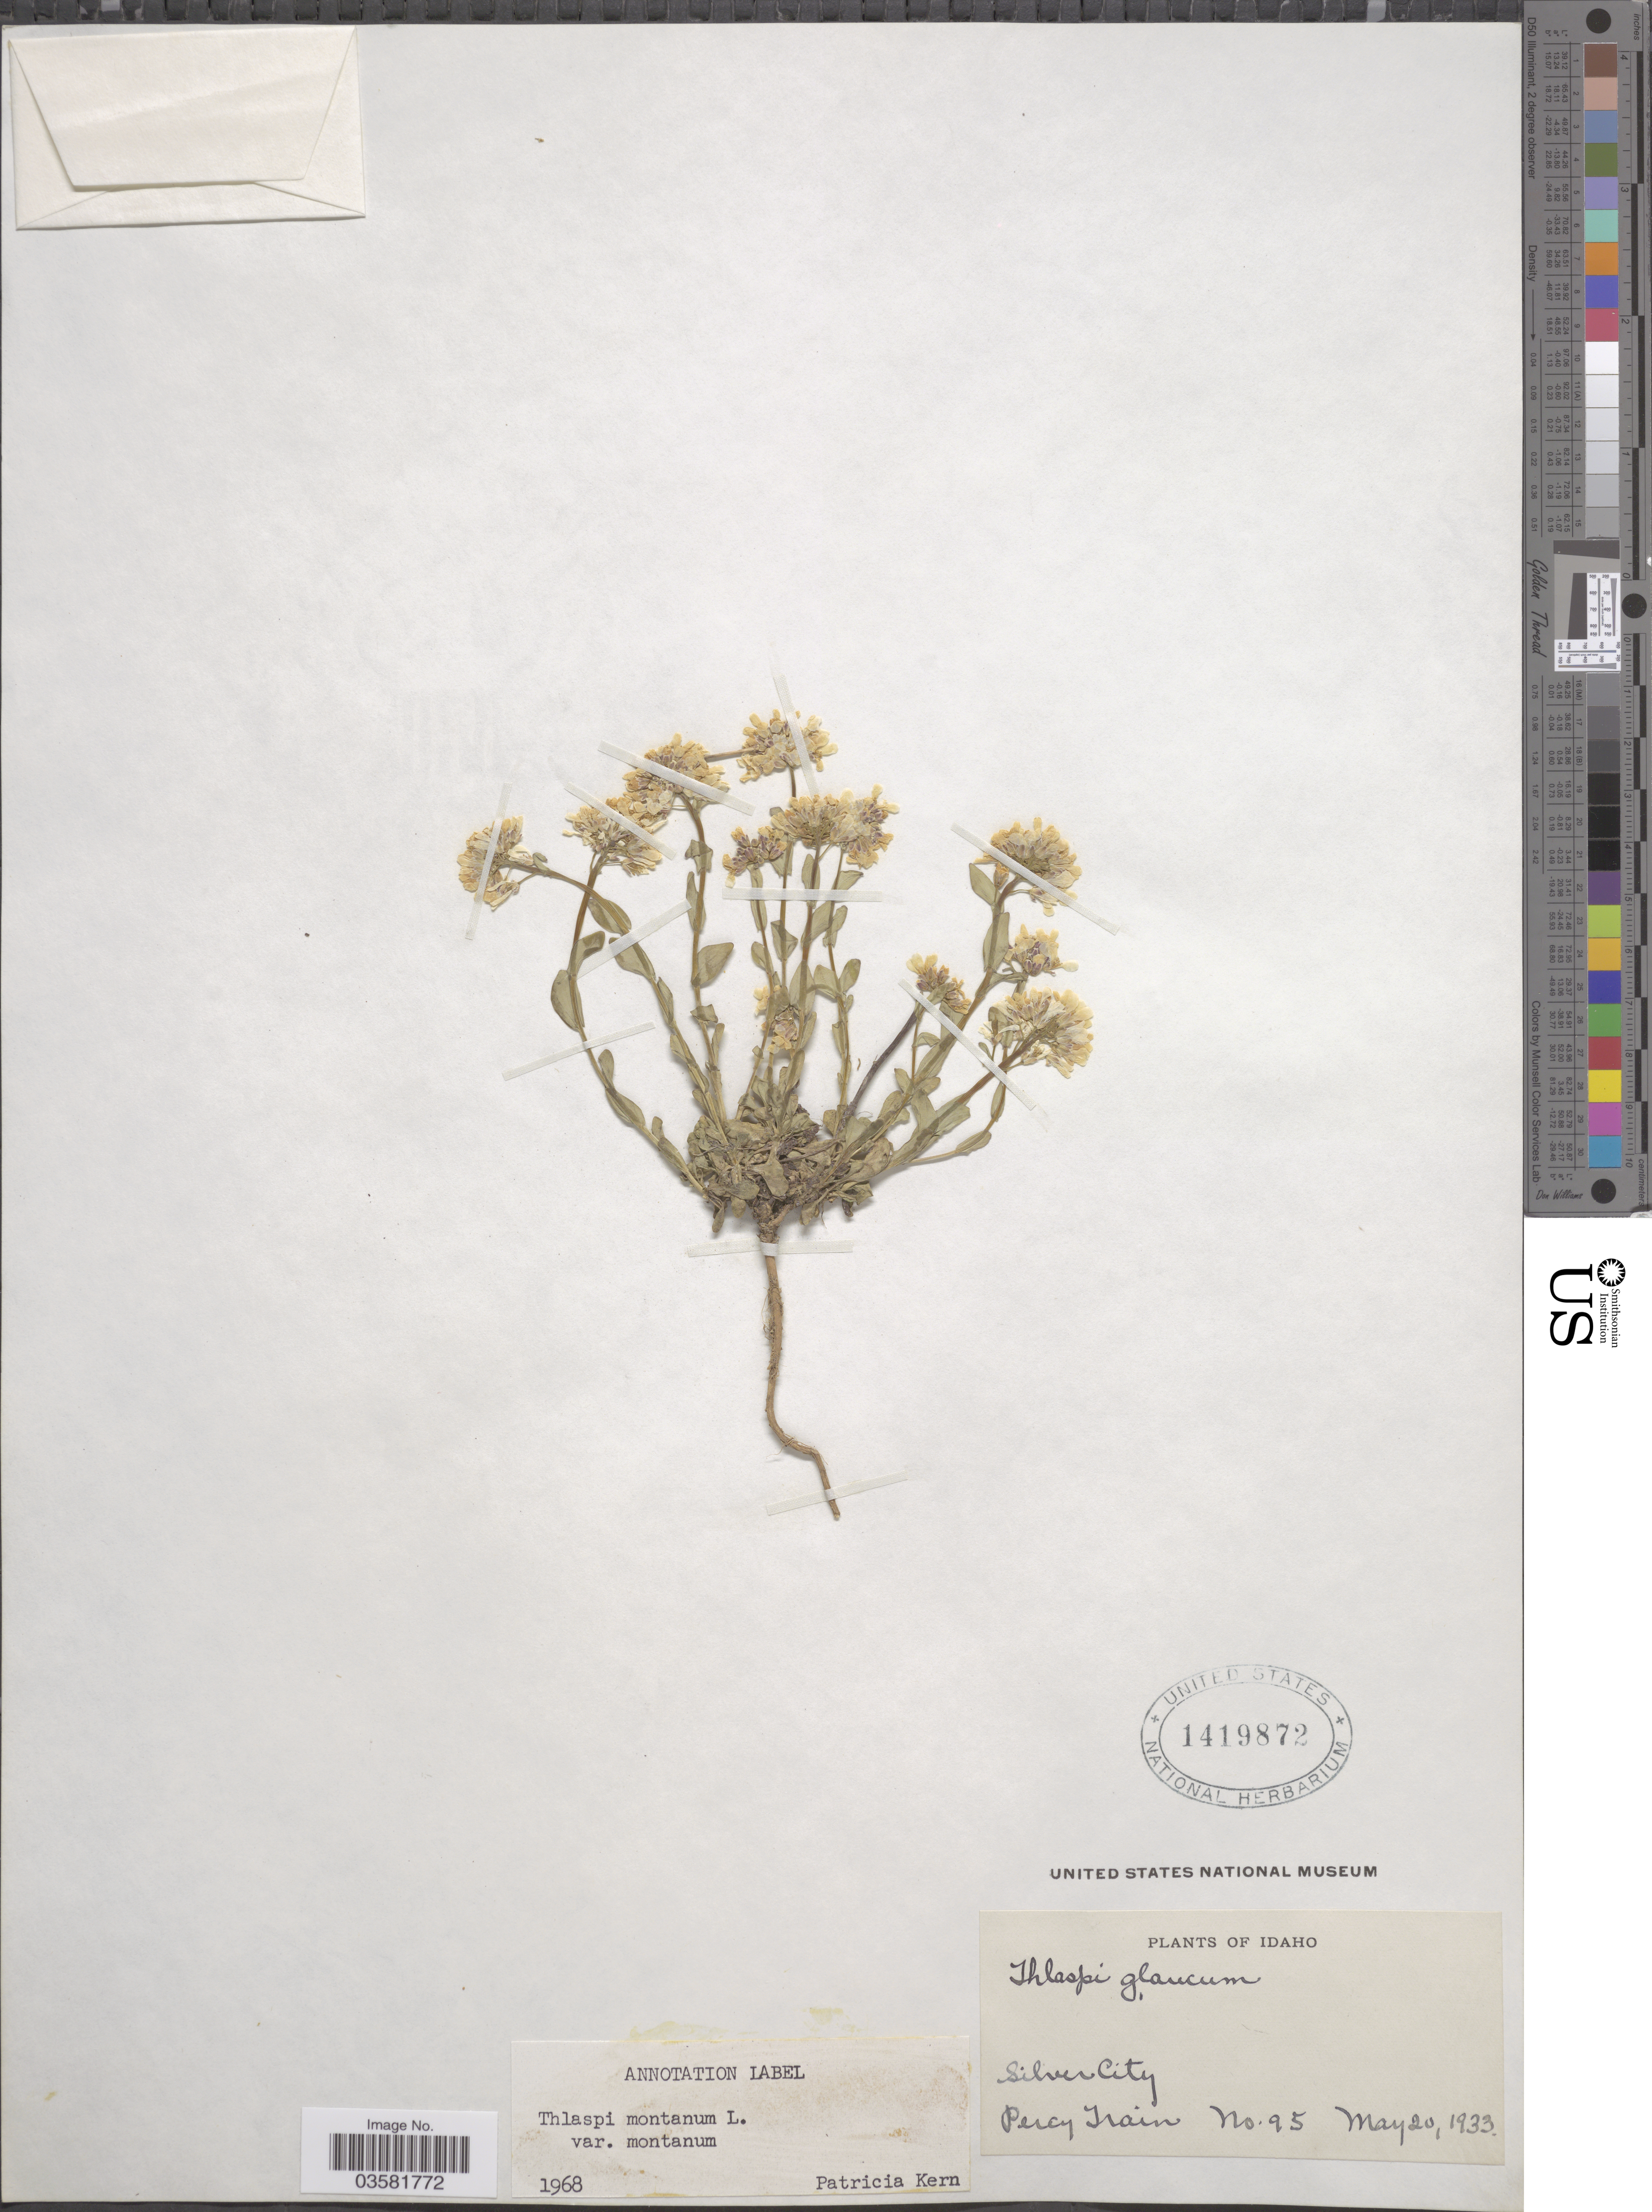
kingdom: Plantae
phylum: Tracheophyta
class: Magnoliopsida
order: Brassicales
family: Brassicaceae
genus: Thlaspi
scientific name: Thlaspi montanum var. montanum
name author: L.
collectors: P. Train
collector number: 95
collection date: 1933-05-20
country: United States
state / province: Idaho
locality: Silver City.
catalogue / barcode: US 1419872